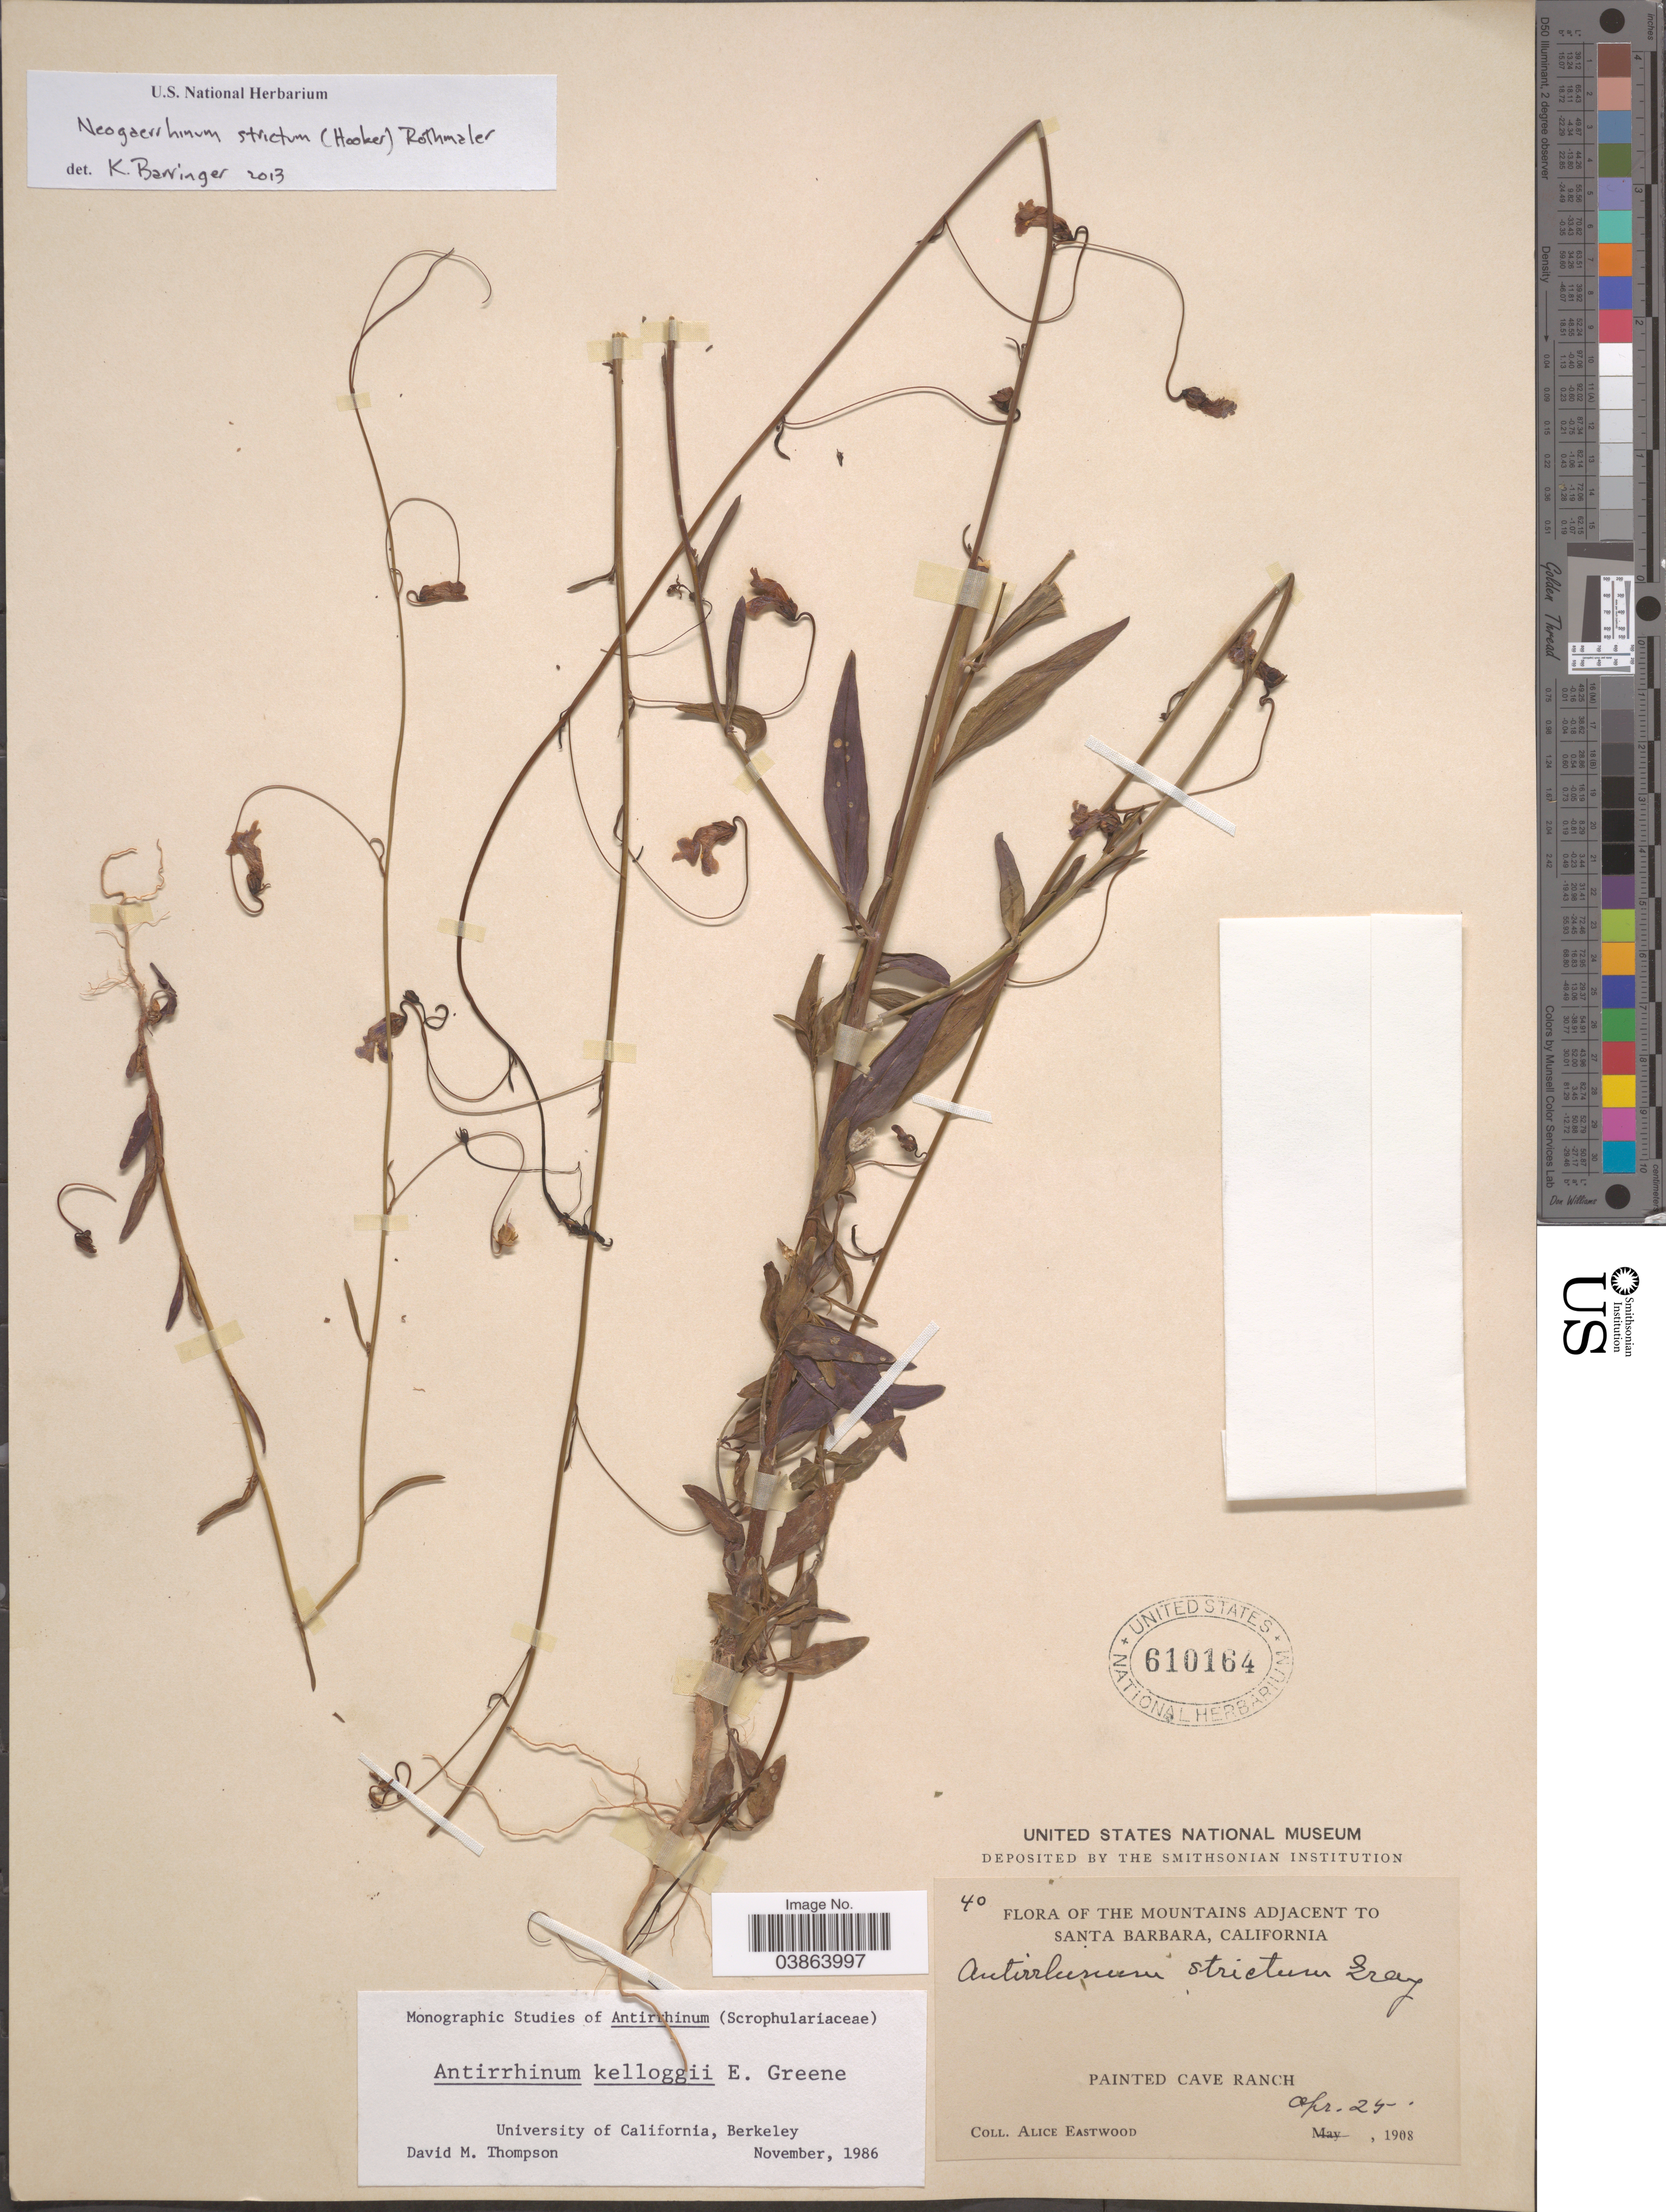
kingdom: Plantae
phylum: Tracheophyta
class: Magnoliopsida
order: Lamiales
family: Plantaginaceae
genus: Neogaerrhinum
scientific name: Neogaerrhinum strictum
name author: (Hook. & Arn.) Rothm.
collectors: A. Eastwood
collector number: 40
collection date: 1908-04-25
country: United States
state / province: California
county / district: Santa Barbara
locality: The mountains adjacent to Santa Barbara. Painted Cave Ranch.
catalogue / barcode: US 610164